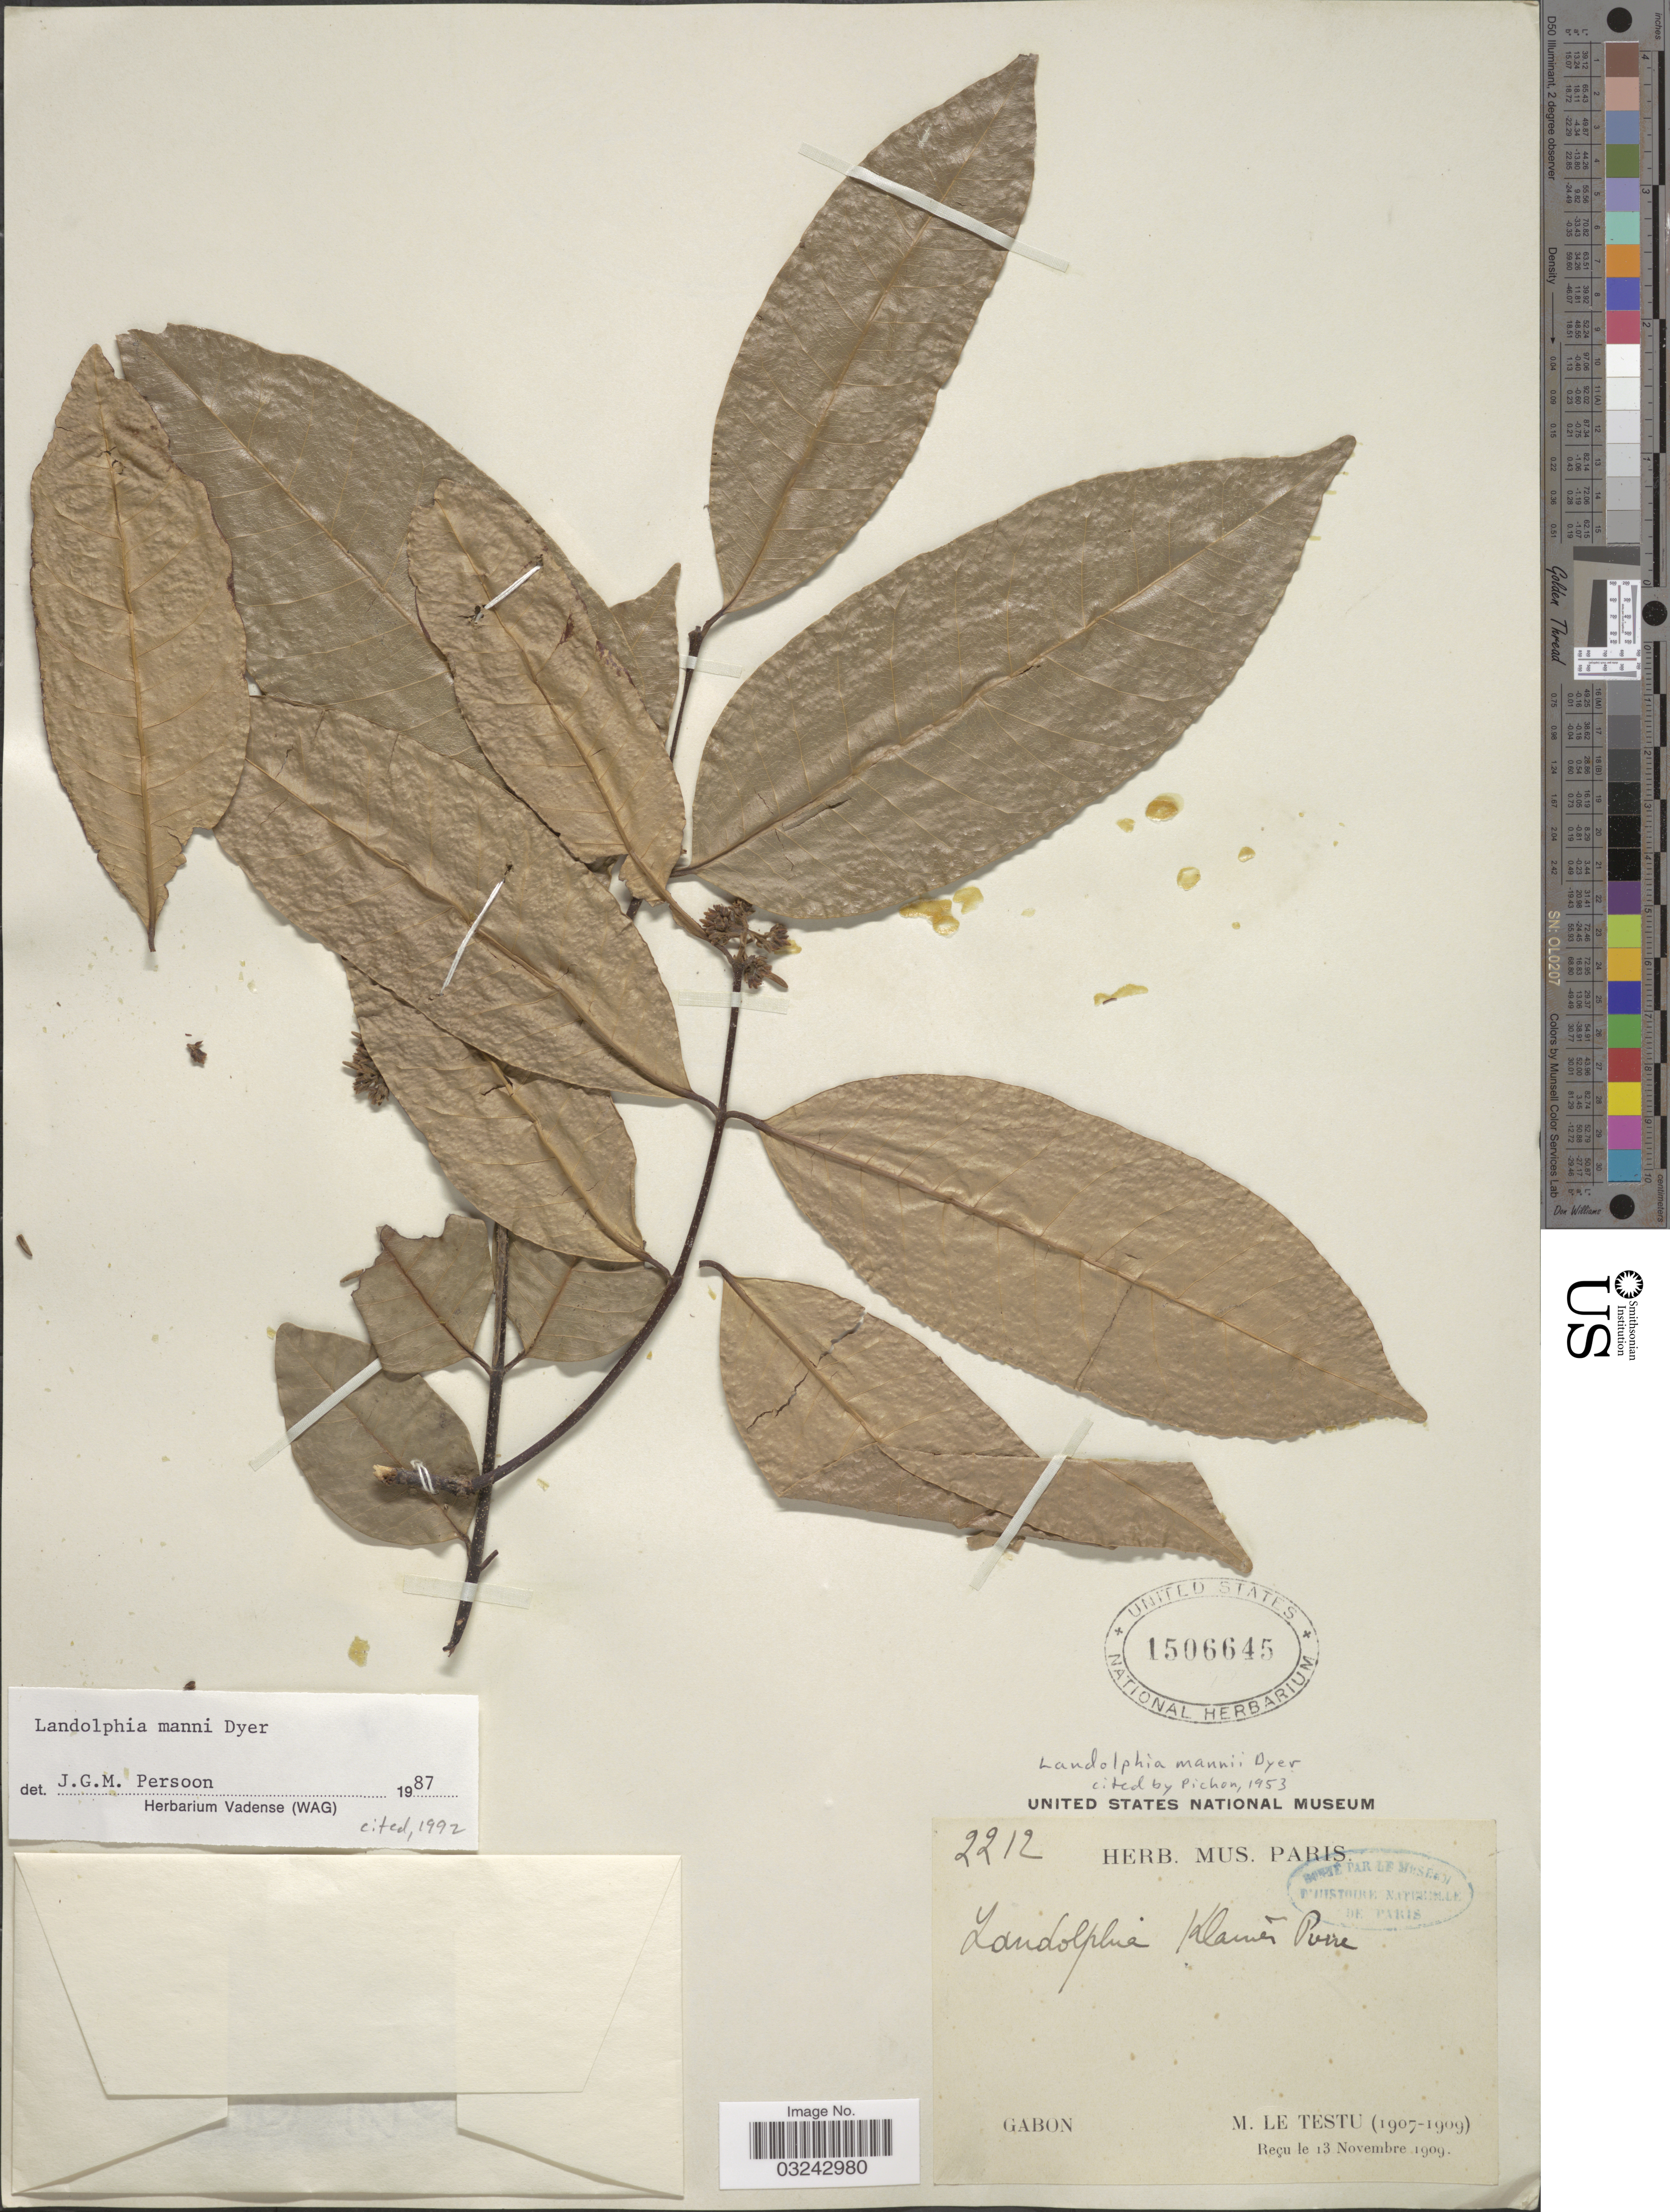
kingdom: Plantae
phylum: Tracheophyta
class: Magnoliopsida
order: Gentianales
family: Apocynaceae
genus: Landolphia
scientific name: Landolphia mannii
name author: Dyer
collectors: M. Le Testu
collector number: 2212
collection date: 1907/1909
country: Gabon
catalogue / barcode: US 1506645